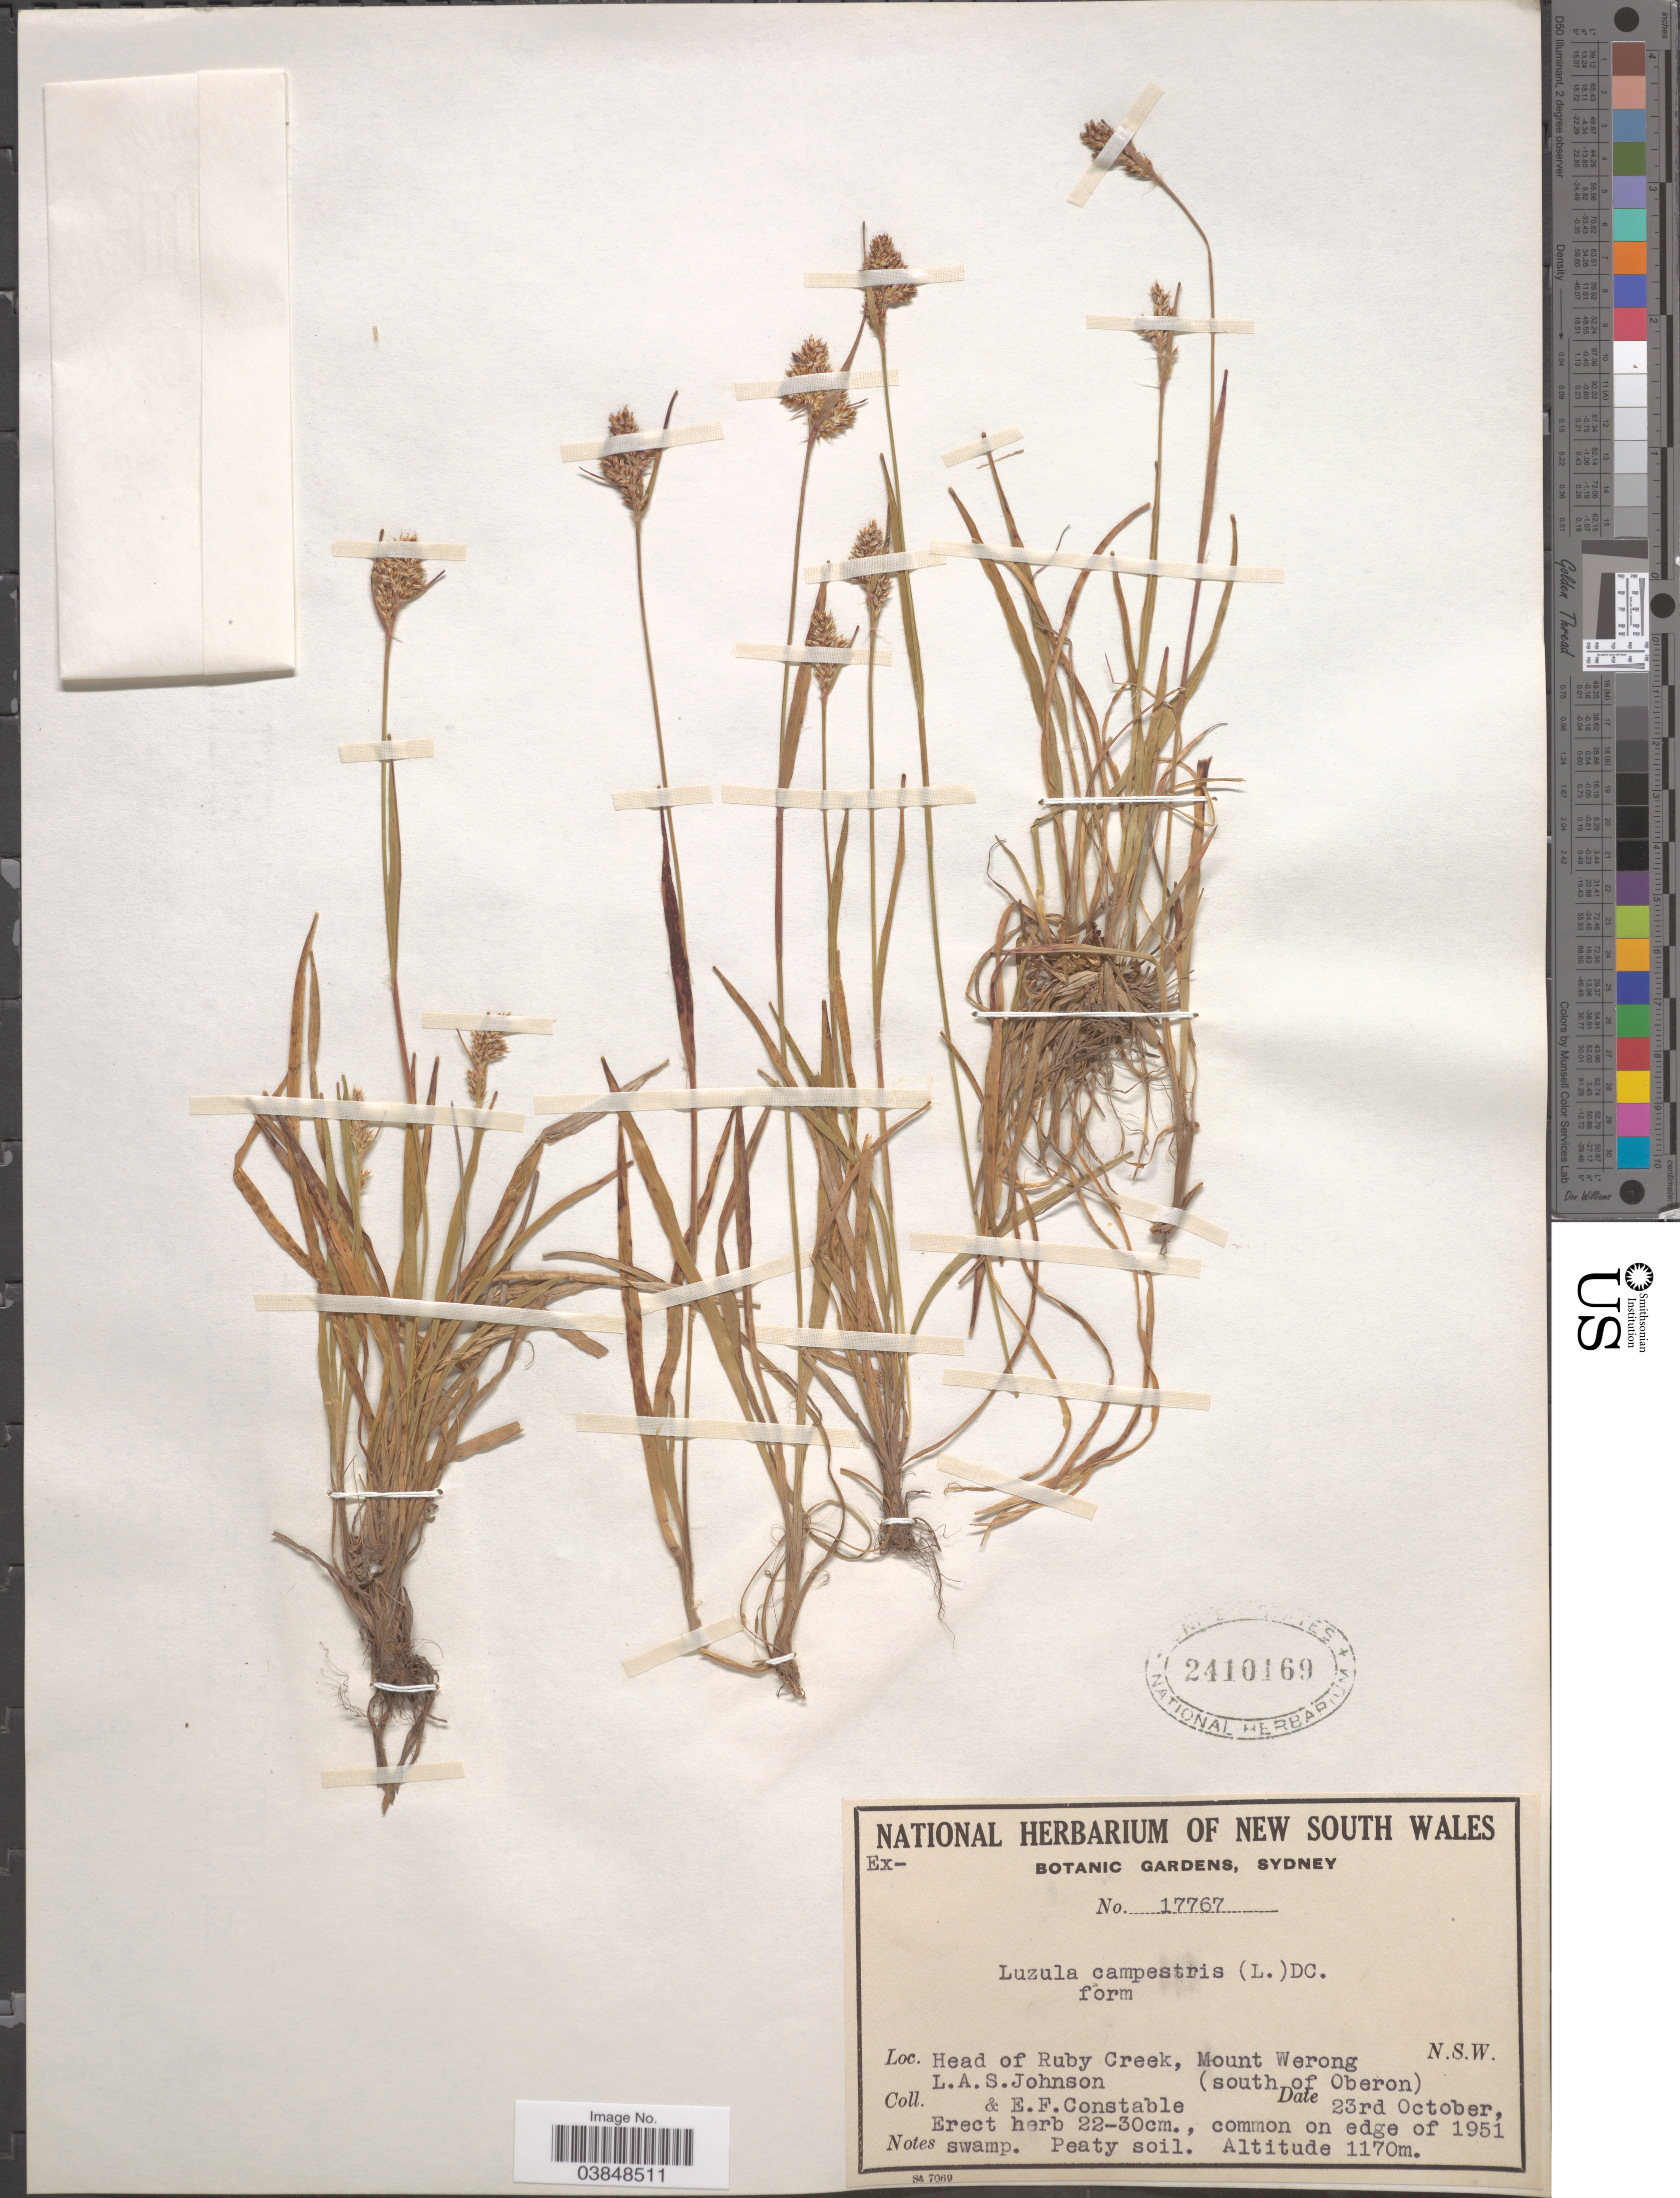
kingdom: Plantae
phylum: Tracheophyta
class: Liliopsida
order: Poales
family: Juncaceae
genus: Luzula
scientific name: Luzula campestris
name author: (L.) DC.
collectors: L. A. S. Johnson & E. F. Constable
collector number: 17767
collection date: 1951-10-23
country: Australia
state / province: New South Wales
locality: Head of Ruby Creek, Mount Werong (south of Oberon).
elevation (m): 1170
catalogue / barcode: US 2410169